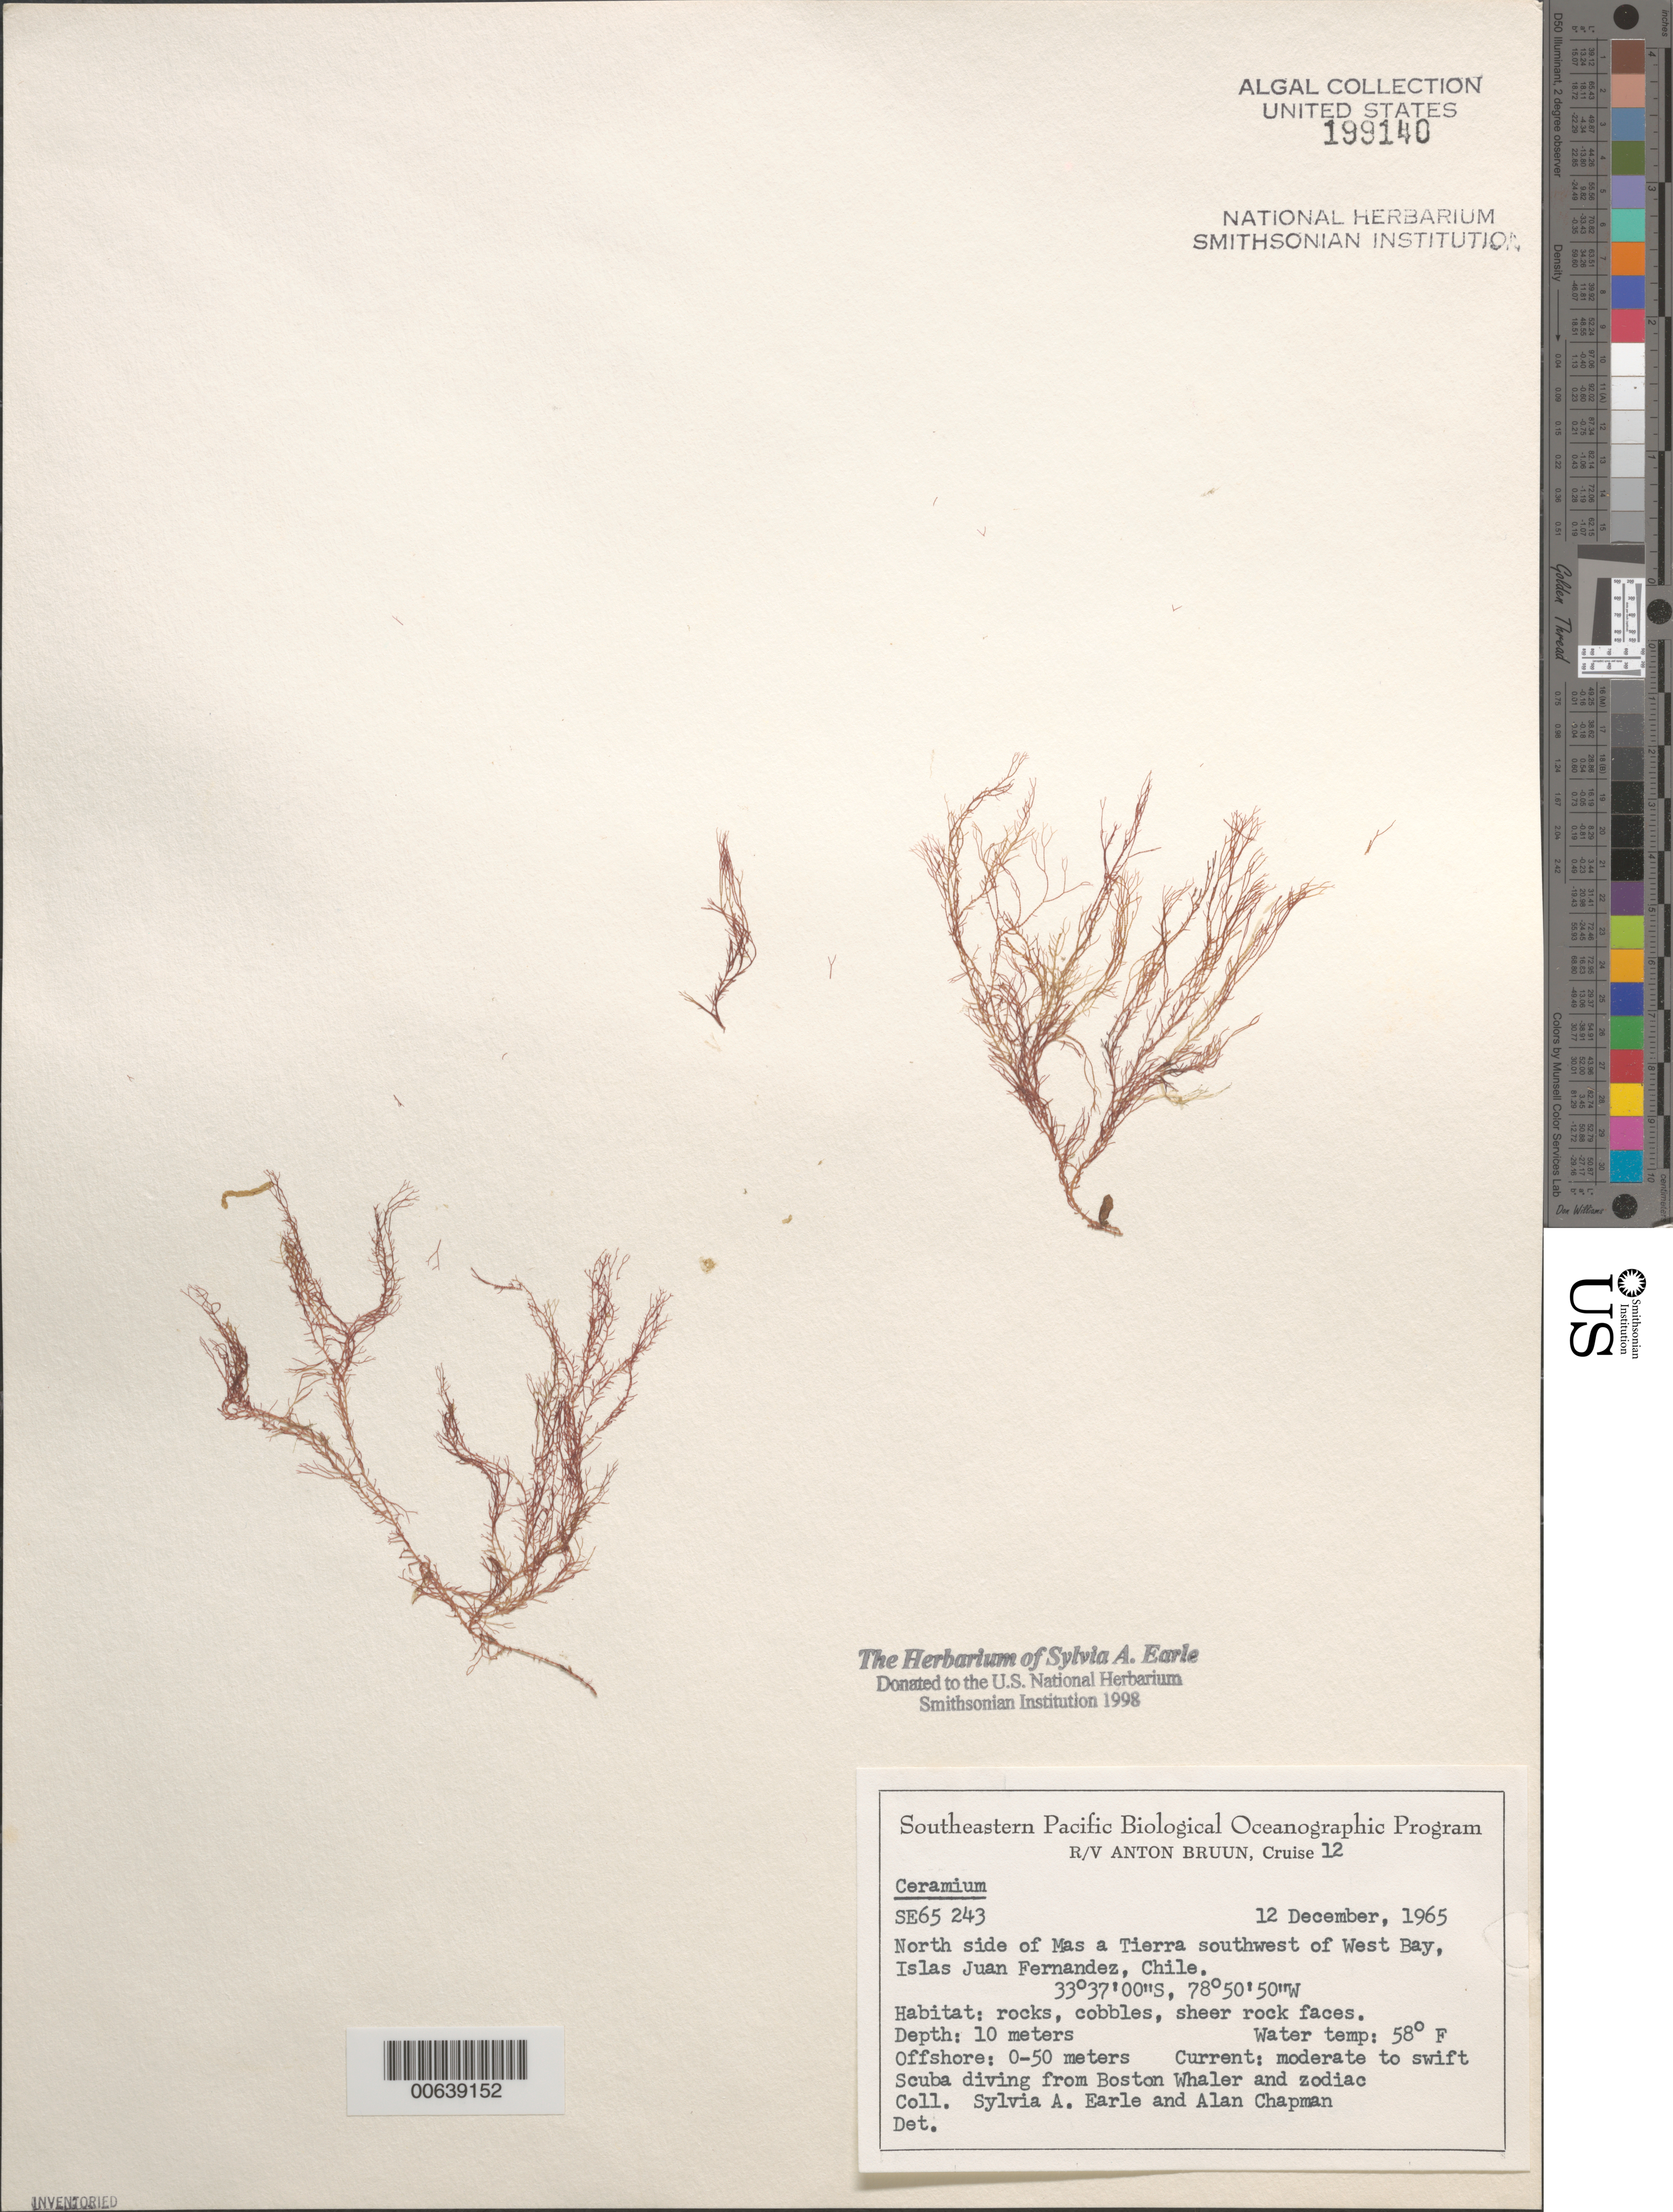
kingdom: Plantae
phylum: Rhodophyta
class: Florideophyceae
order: Ceramiales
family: Ceramiaceae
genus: Ceramium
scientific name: Ceramium sp.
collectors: S. A. Earle & A. Chapman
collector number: SE 65243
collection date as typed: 12 Dec 1965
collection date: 1965-12-12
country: Chile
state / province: Valparaíso (V)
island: Isla Más a Tierra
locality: Southwest of West Bay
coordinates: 33 37' 00" S, 78 50' 50" W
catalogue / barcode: US 199140